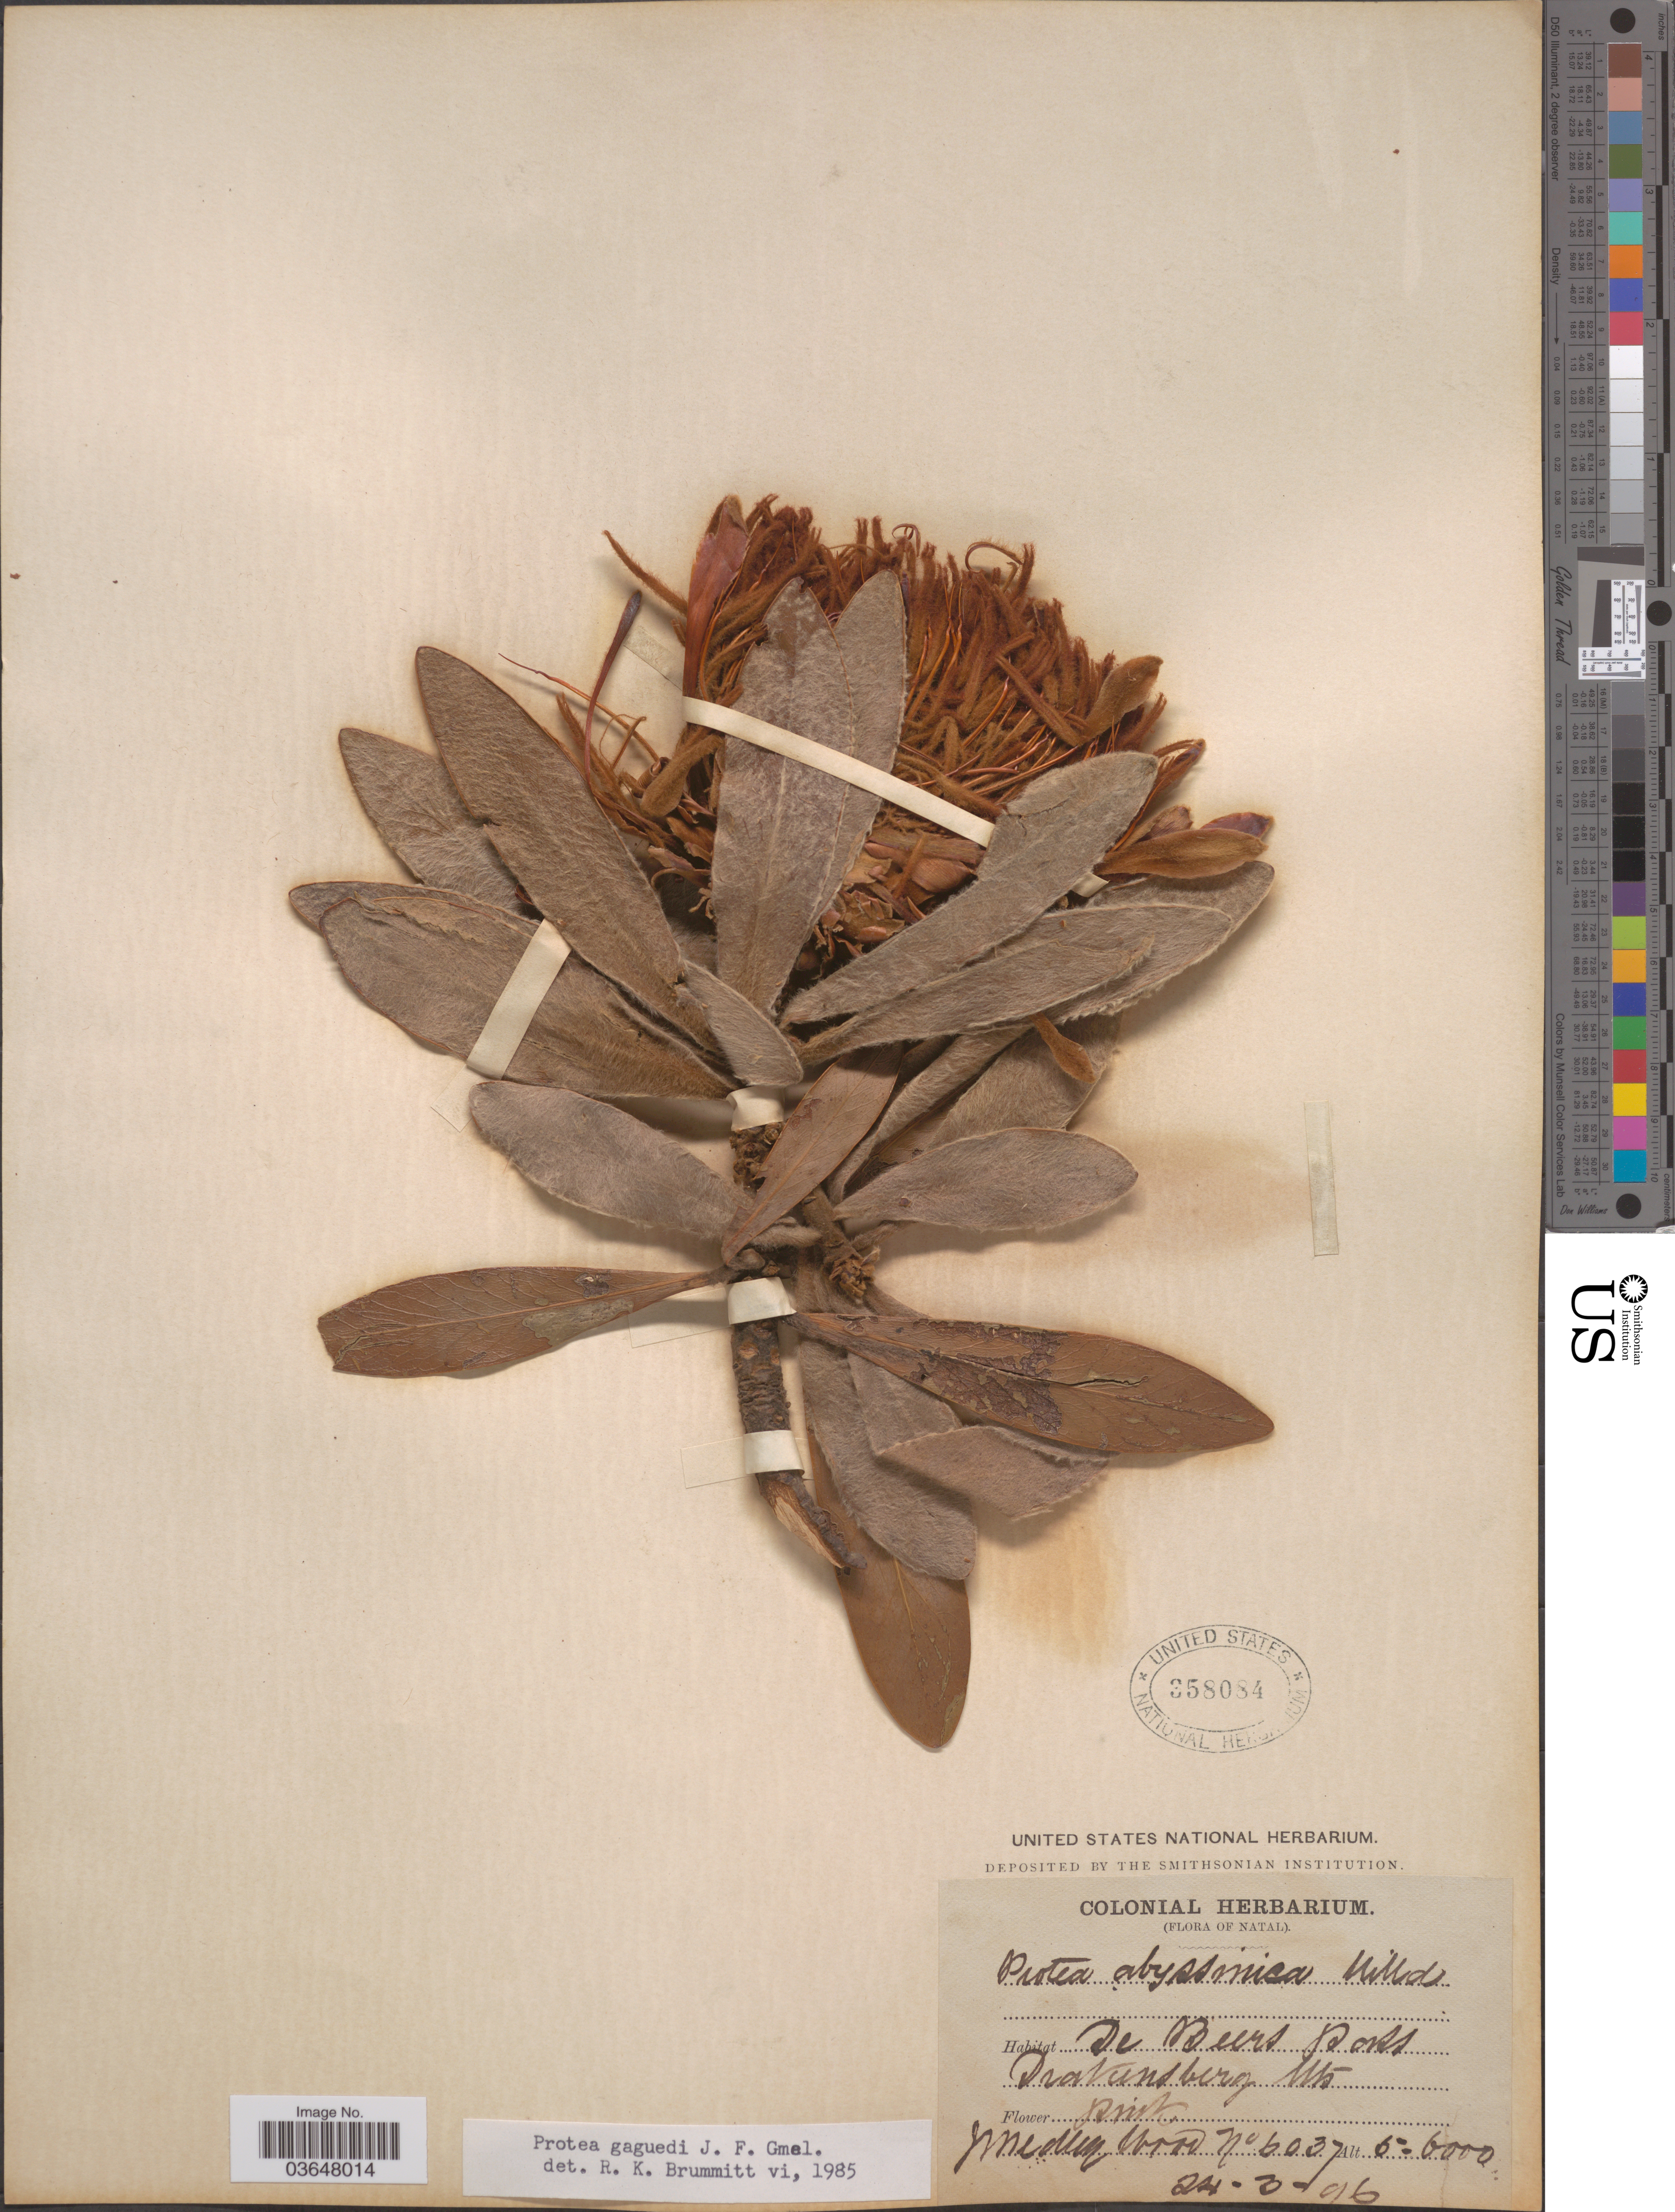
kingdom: Plantae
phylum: Tracheophyta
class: Magnoliopsida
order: Proteales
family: Proteaceae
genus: Protea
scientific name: Protea gaguedi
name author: J.F. Gmel.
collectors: J. M. Wood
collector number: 6037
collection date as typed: Transcribed d/m/y: 24/3/96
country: South Africa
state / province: KwaZulu-Natal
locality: Natal. De Beers Pass. Drakensberg Mts.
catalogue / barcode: US 358084